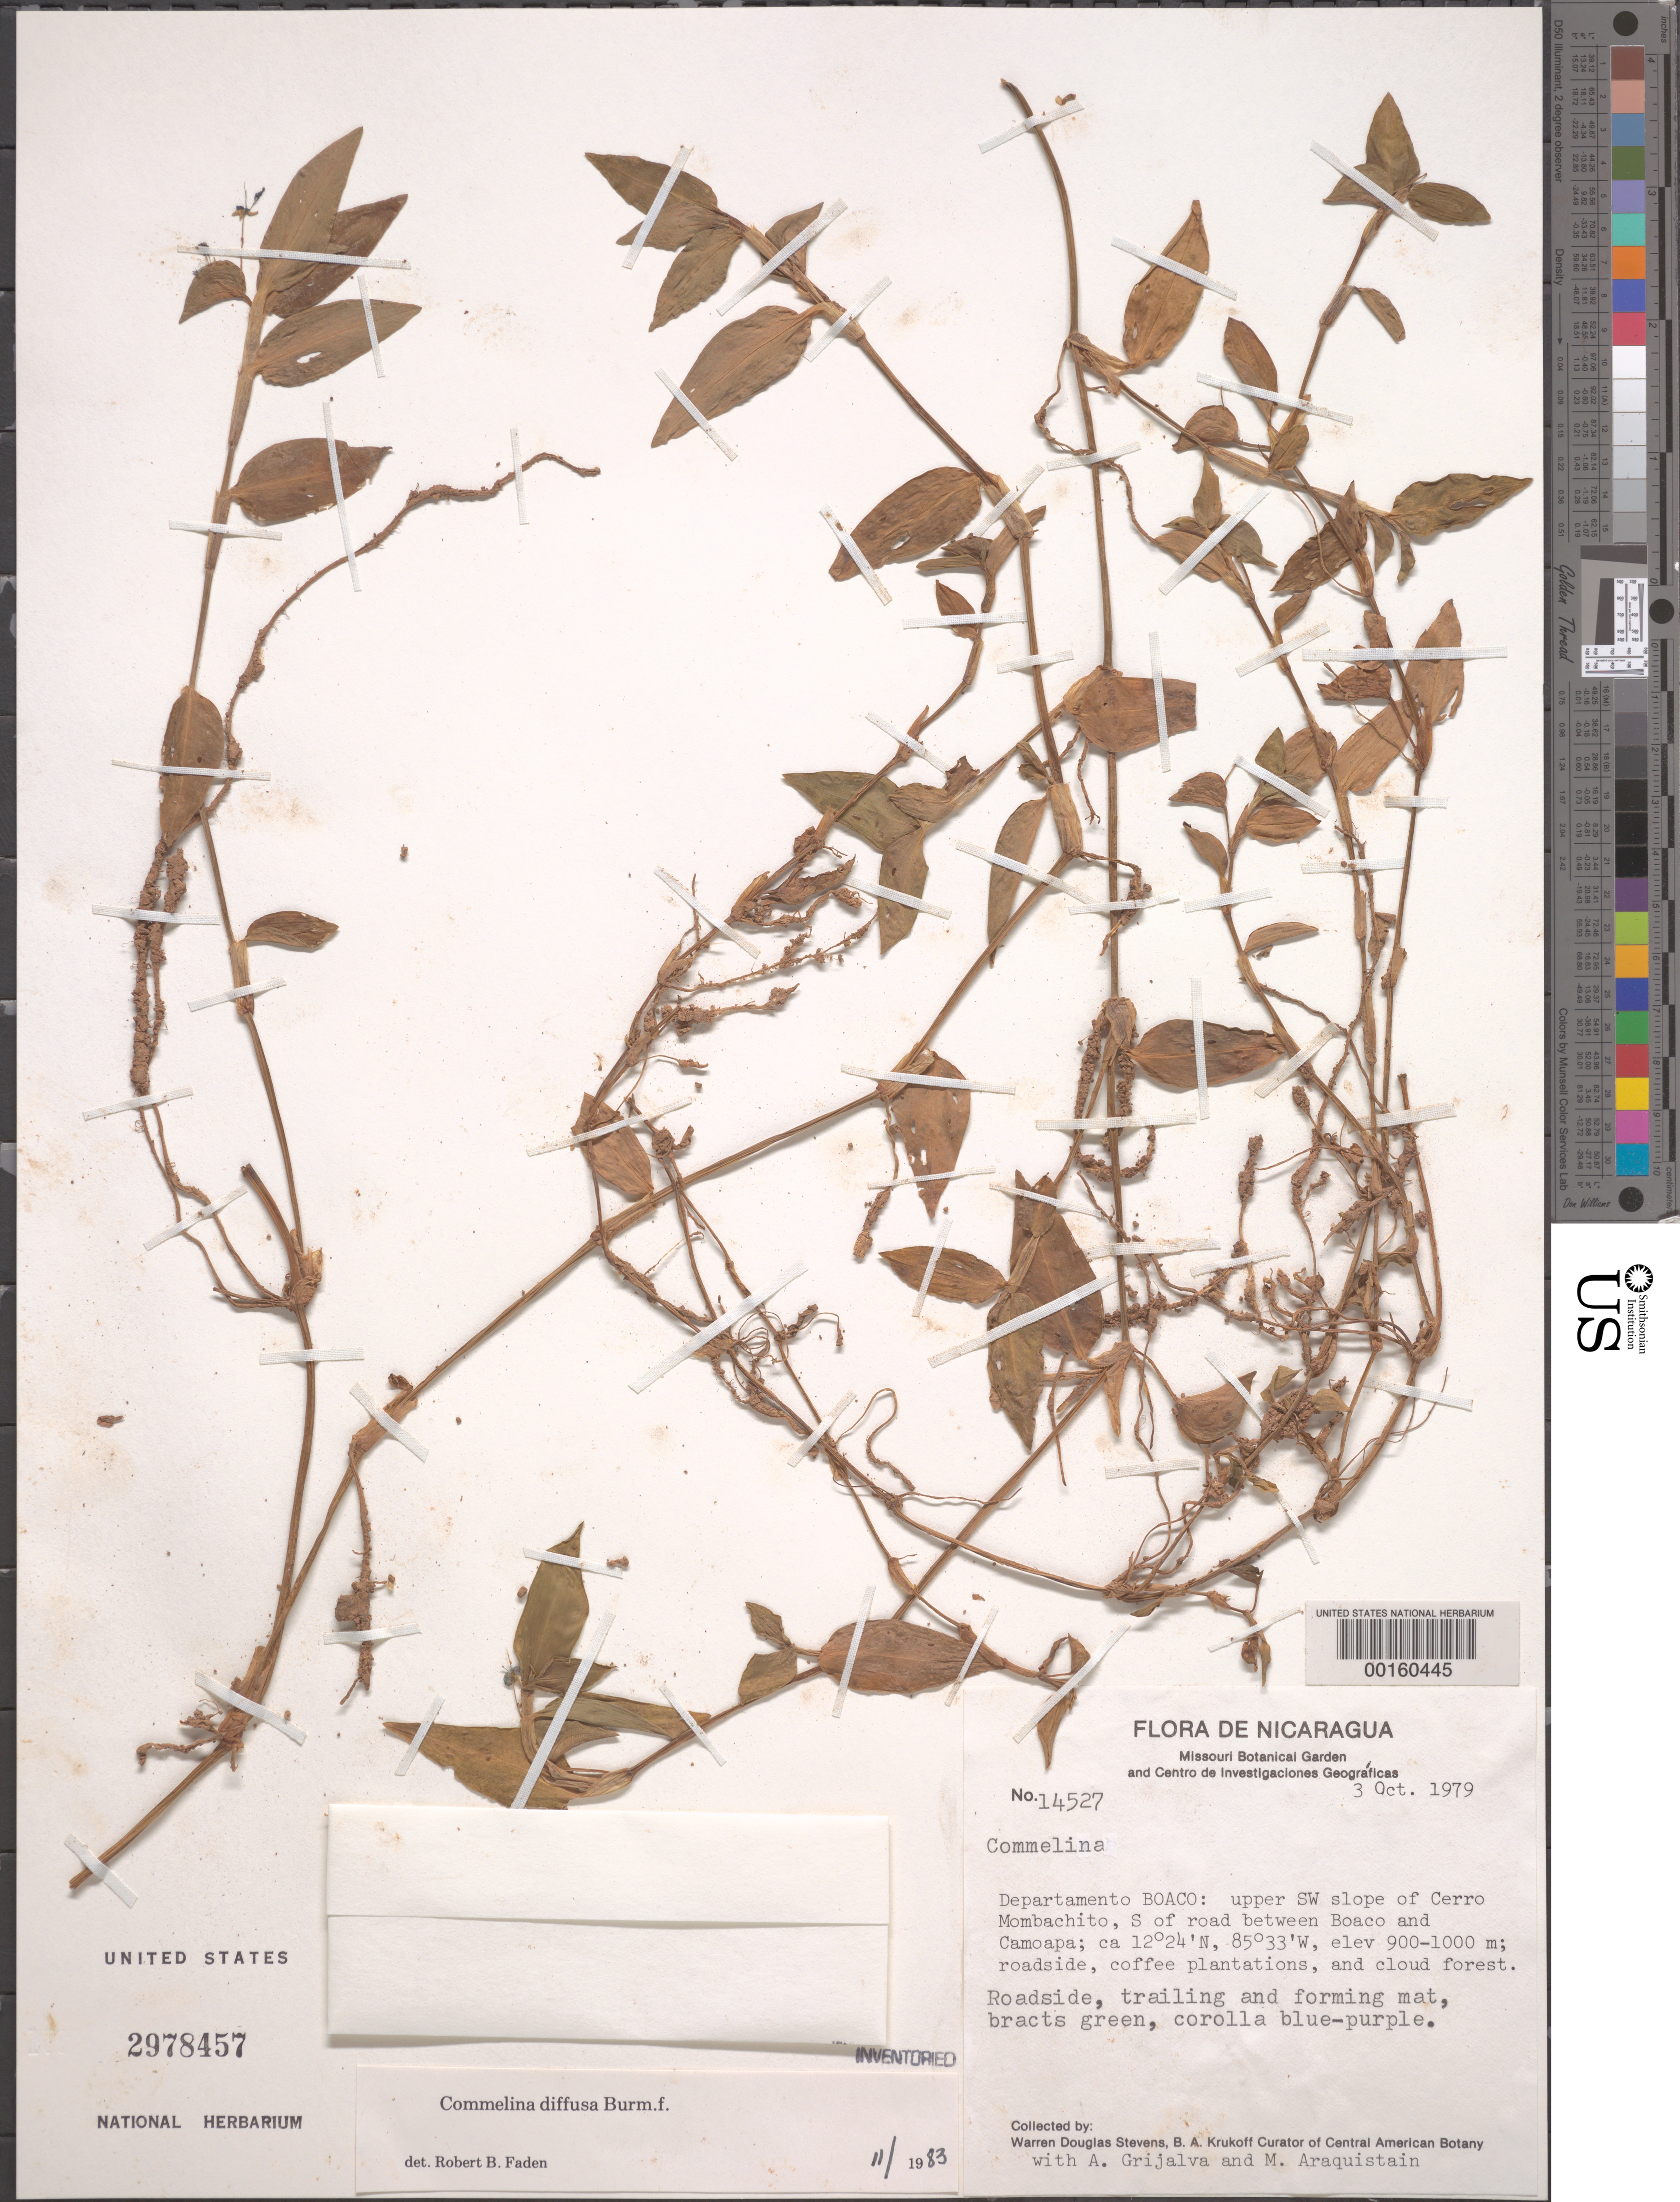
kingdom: Plantae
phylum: Tracheophyta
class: Liliopsida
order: Commelinales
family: Commelinaceae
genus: Commelina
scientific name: Commelina diffusa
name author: Burm. f.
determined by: Faden, Robert B., (US), Smithsonian Institution - National Museum of Natural History (UNITED STATES)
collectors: W. D. Stevens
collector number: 14527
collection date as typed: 03 Oct 1979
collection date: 1979-10-03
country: Nicaragua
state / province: Boaco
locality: Cerro mombachito, s of road between boaco and camoapa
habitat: Roadside, coffee plantation, cloud forest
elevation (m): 900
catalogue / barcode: US 2978457